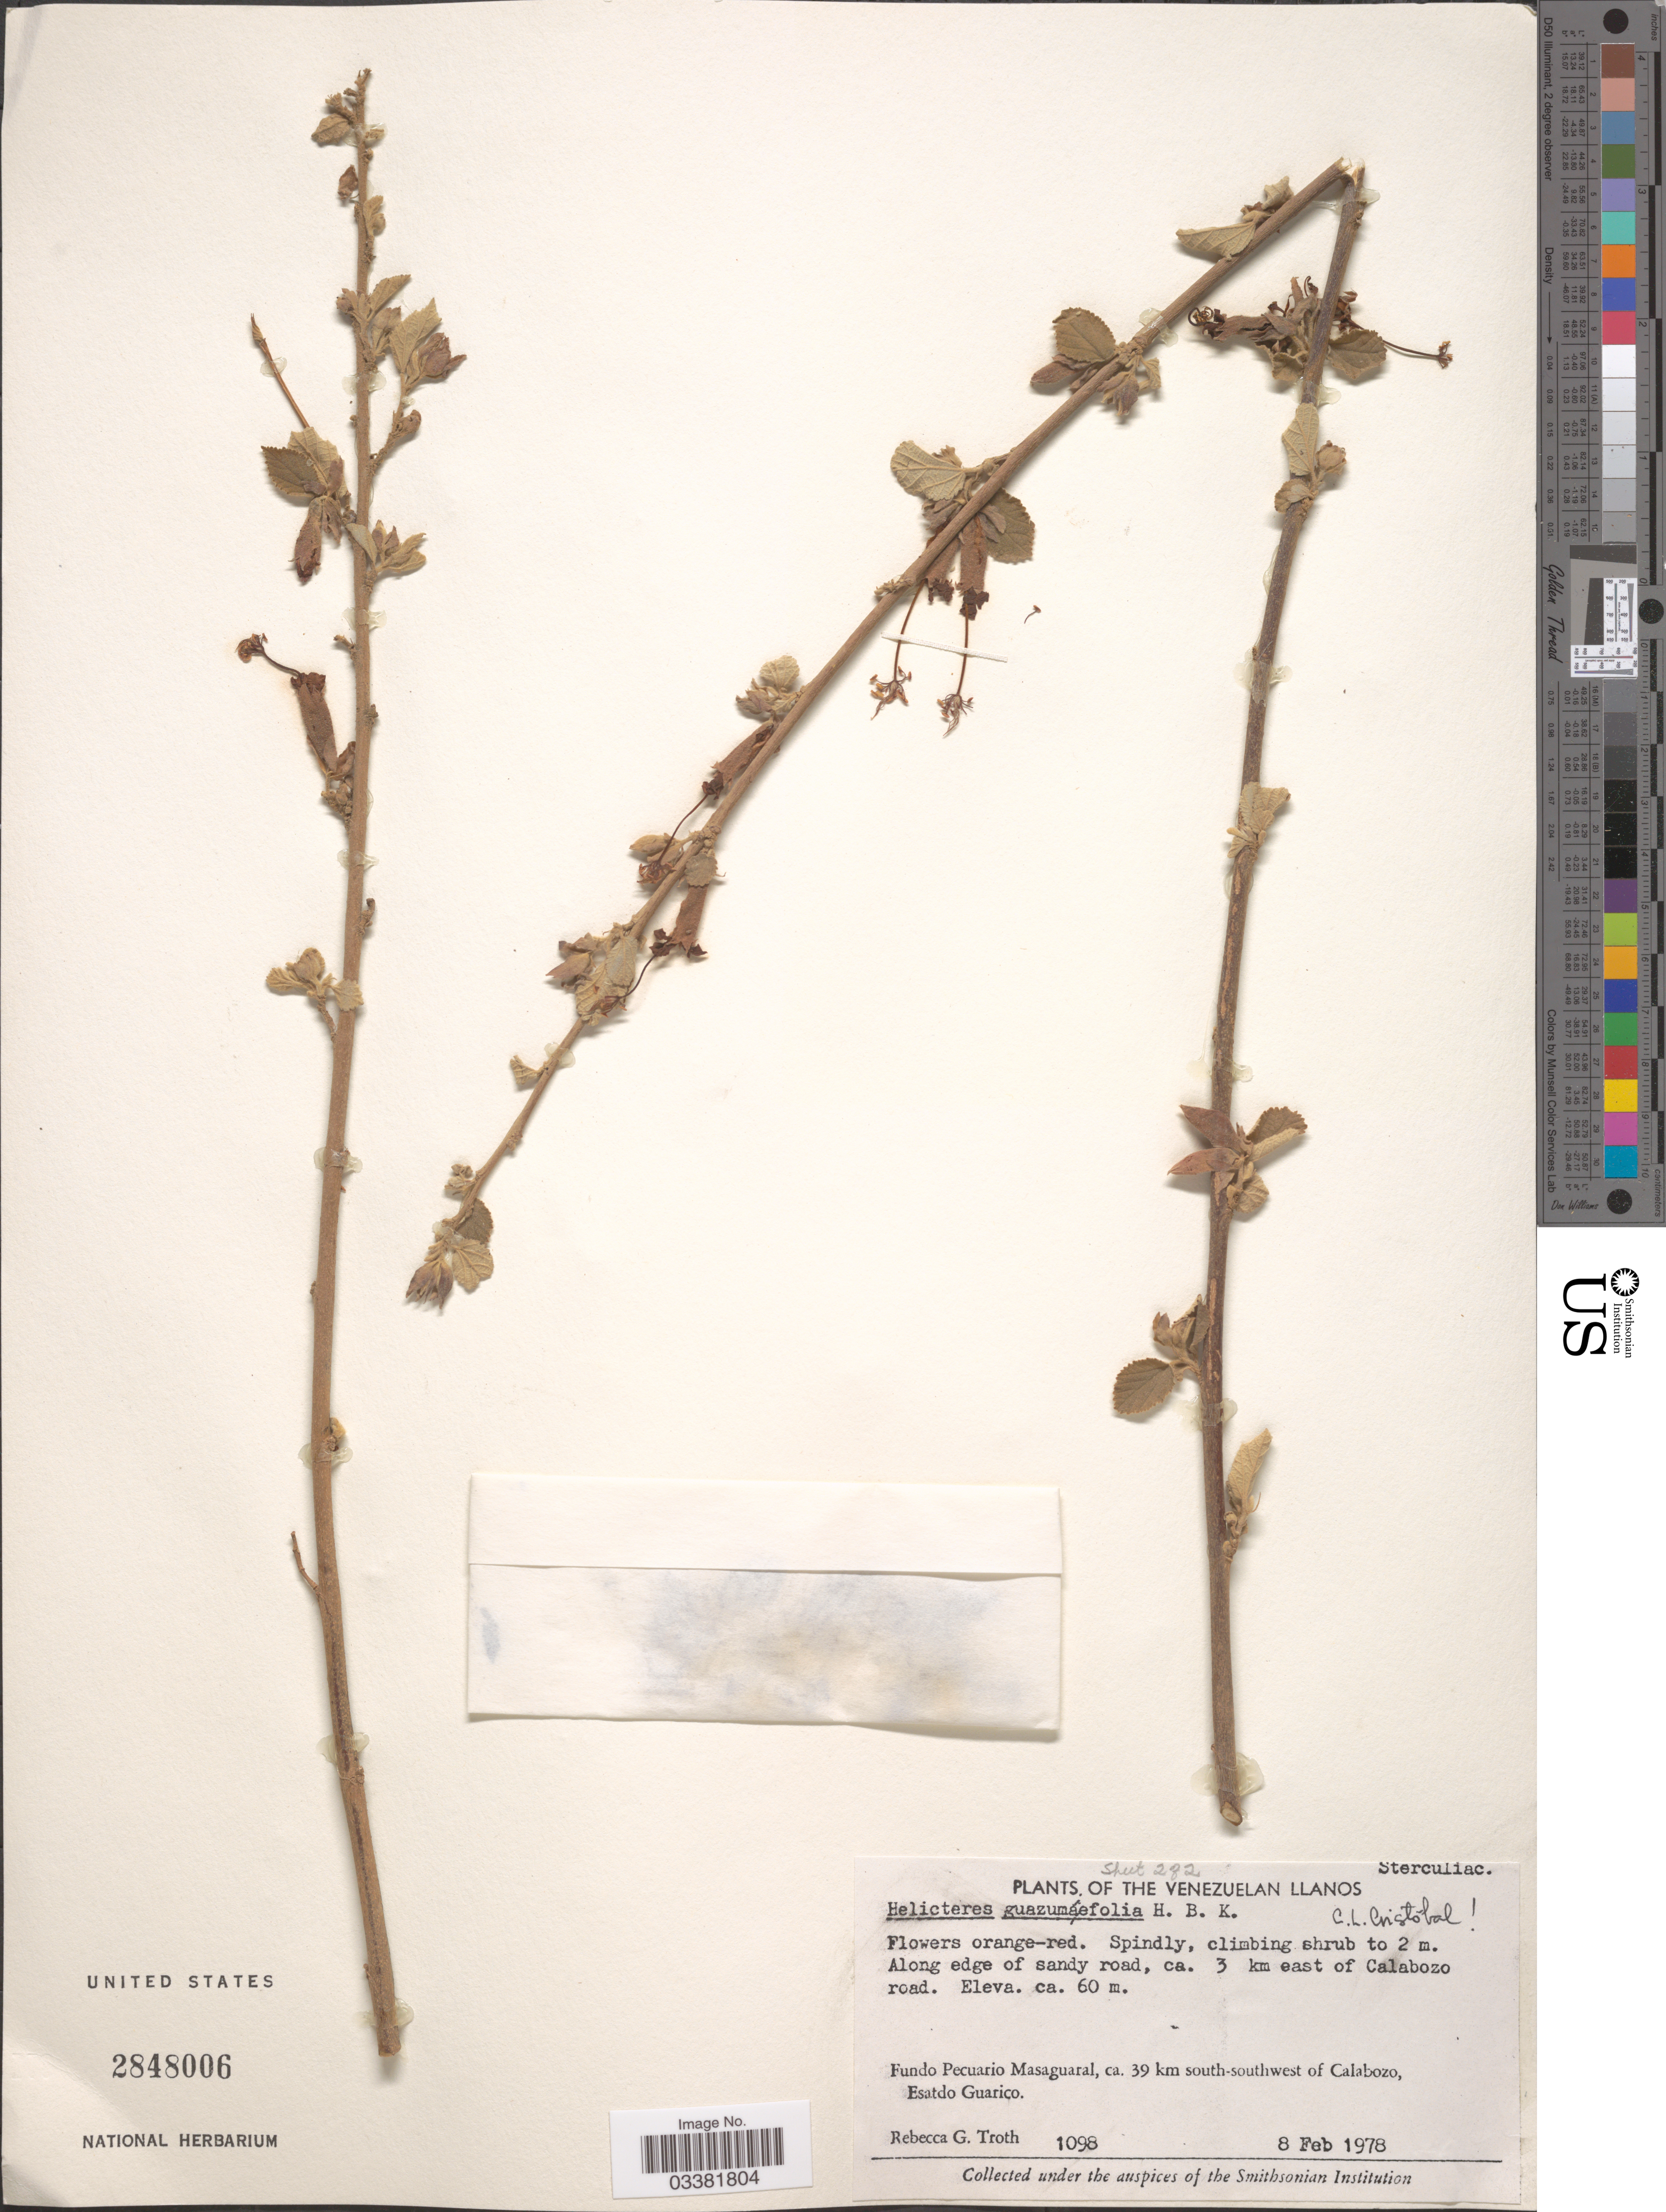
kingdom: Plantae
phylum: Tracheophyta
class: Magnoliopsida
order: Malvales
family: Malvaceae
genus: Helicteres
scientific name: Helicteres guazumifolia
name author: Kunth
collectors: R. Troth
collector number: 1098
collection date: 1978-02-08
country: Venezuela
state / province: Guárico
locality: Venezuelan Llanos. Along edge of sandy road, ca. 3 km east of Calabozo road. Fundo Pecuario Masaguaral, ca. 39 km south-southwest of Calabozo.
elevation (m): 60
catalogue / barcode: US 2848006